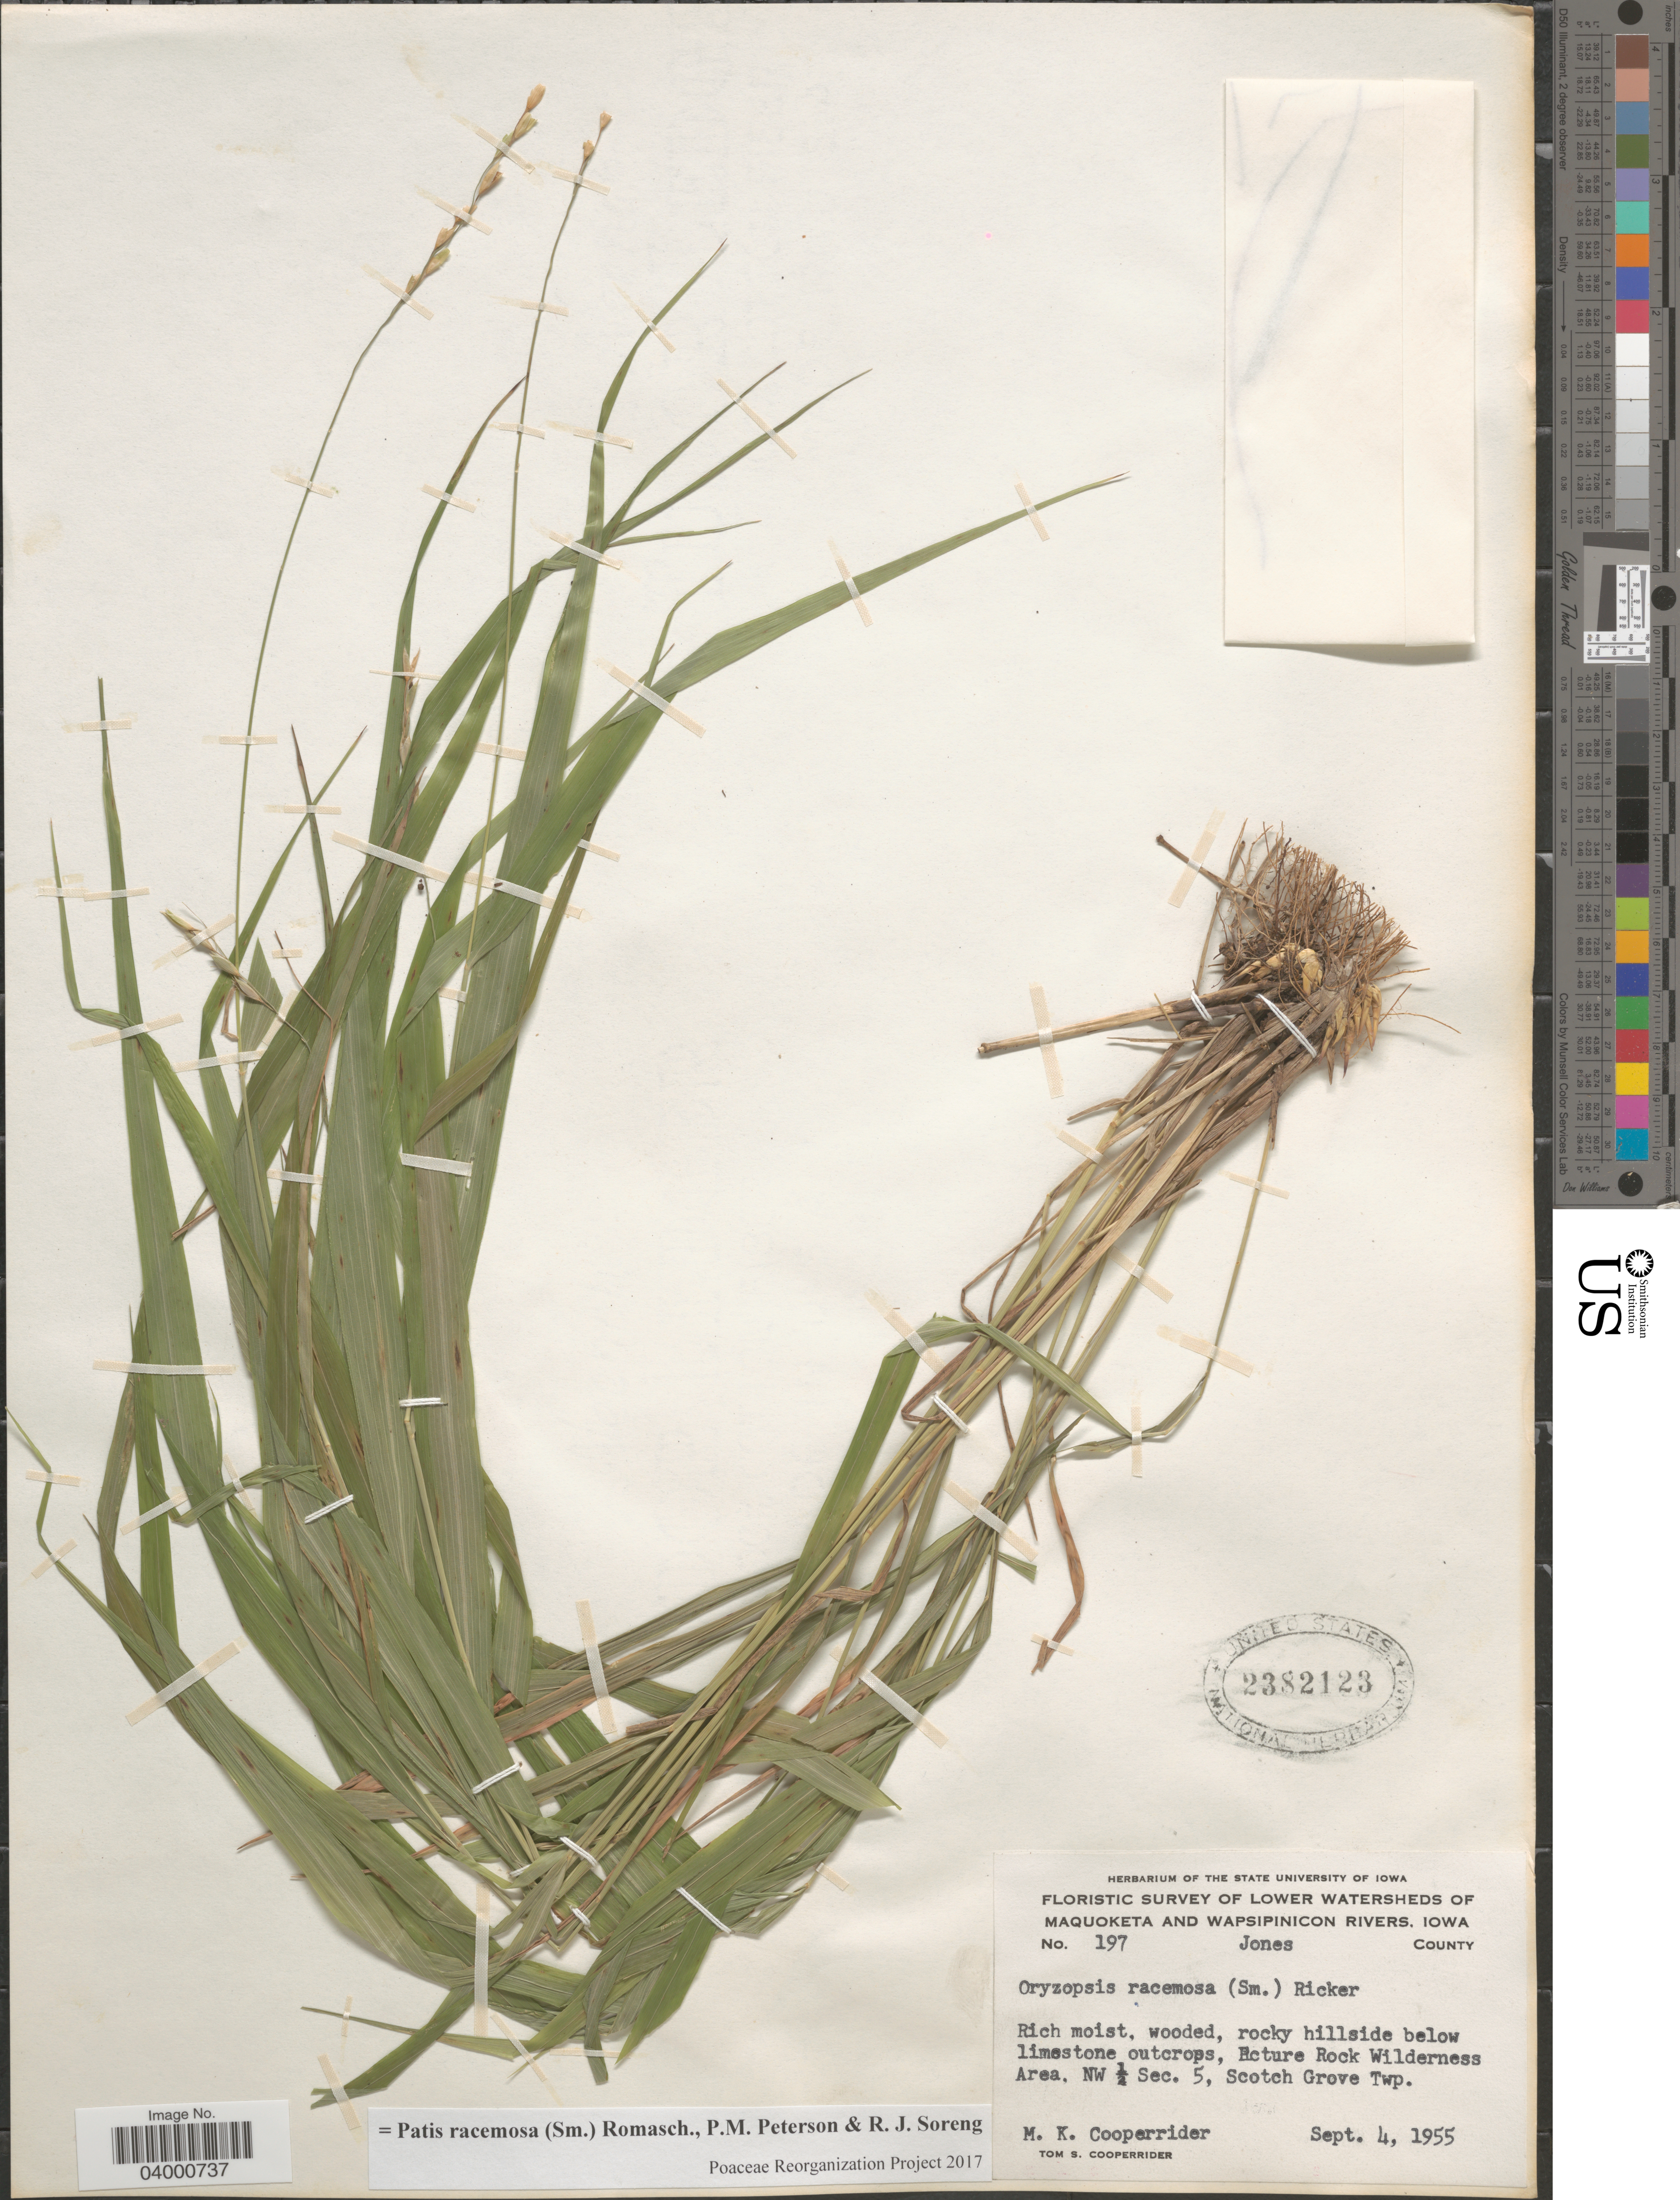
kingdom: Plantae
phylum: Tracheophyta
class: Liliopsida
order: Poales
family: Poaceae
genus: Patis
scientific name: Patis racemosa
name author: (Sm.) Romasch. et al.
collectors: M. Cooperrider & T. S. Cooperrider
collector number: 197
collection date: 1955-09-04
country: United States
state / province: Iowa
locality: Lower Watersheds of Maquoketa and Wapsipinicon Rivers. Jones County. Picture Rock Wilderness Area, NW ½ Sec. 5, Scotch Grove Twp.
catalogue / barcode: US 2382123